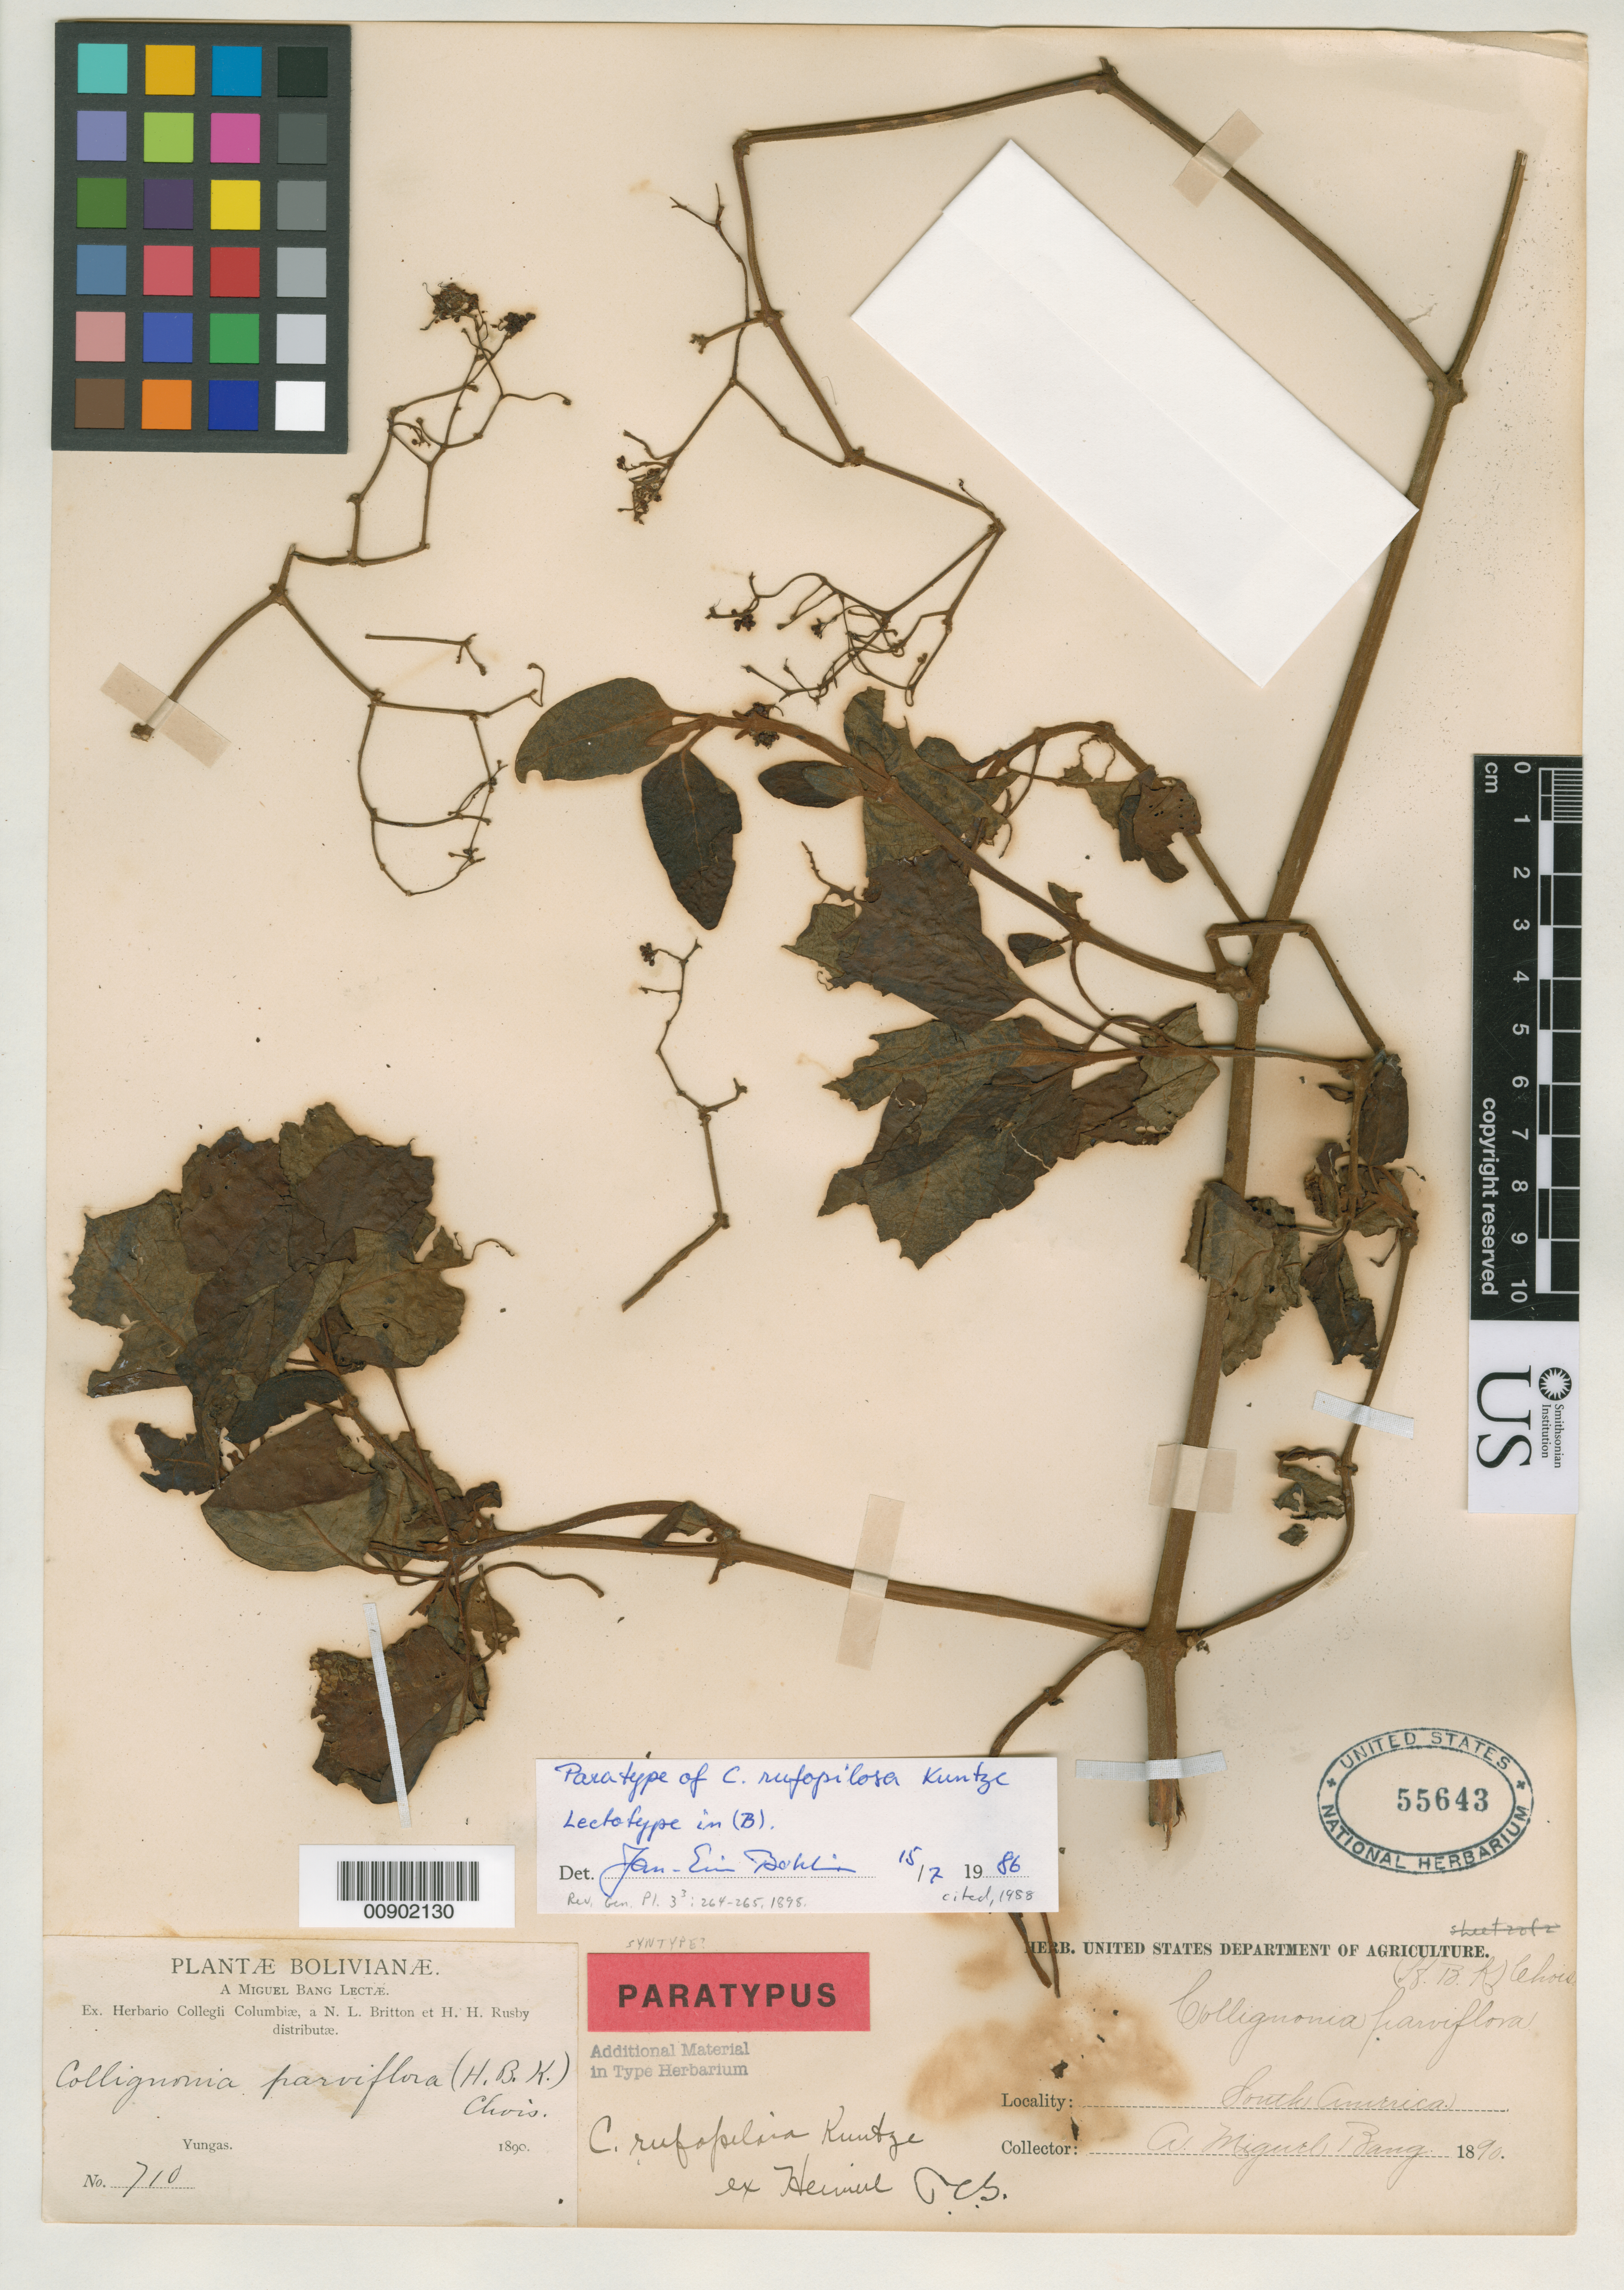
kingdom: Plantae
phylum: Tracheophyta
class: Magnoliopsida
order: Caryophyllales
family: Nyctaginaceae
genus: Colignonia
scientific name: Colignonia rufopilosa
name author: Kuntze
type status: Possible Syntype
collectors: M. Bang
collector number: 710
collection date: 1890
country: Bolivia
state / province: La Paz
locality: Yungas.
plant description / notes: Lectotype collection is Kuntze s.n. as cited by Bohlin, Nordic J. Bot. 8: 251 (1988). Bang 710 annotated as "paratypus", but cited in protologue & perhaps to be regarded as syntype?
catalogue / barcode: US 55643